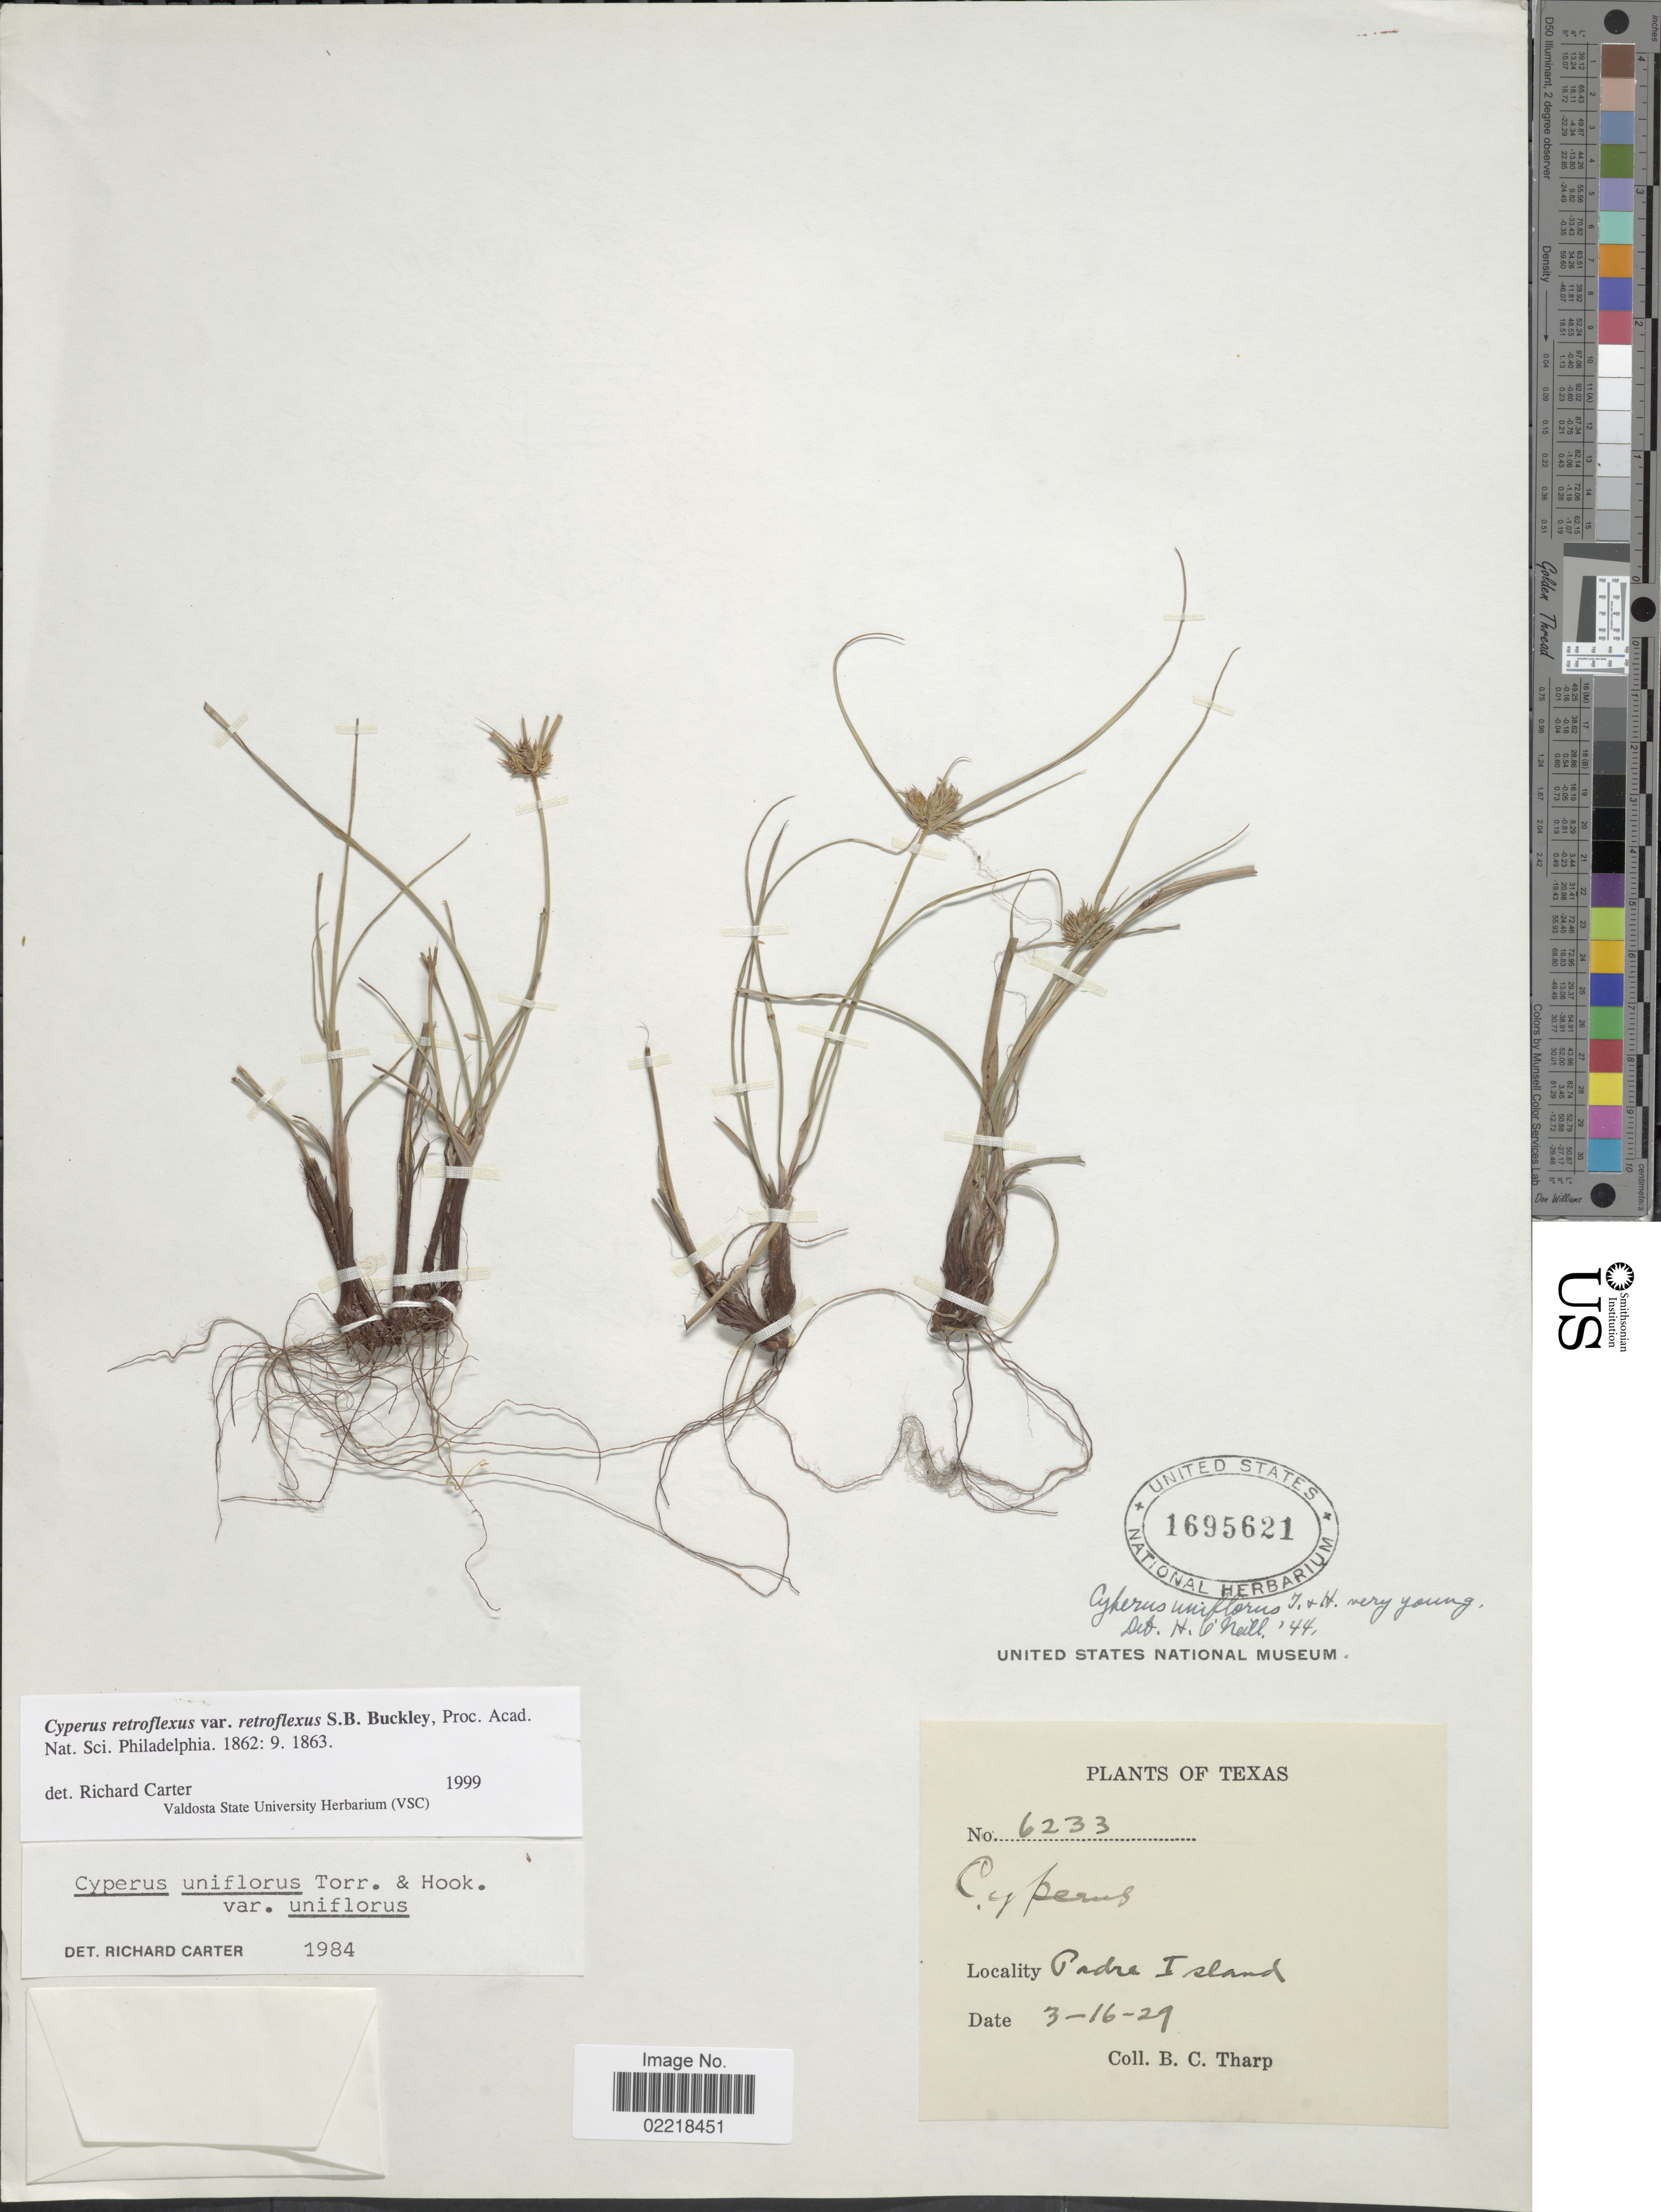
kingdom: Plantae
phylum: Tracheophyta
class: Liliopsida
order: Poales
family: Cyperaceae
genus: Cyperus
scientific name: Cyperus retroflexus var. retroflexus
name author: Buckley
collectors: B. C. Tharp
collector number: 6233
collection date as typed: Transcribed d/m/y: 16/3/29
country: United States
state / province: Texas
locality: Padre Island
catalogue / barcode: US 1695621